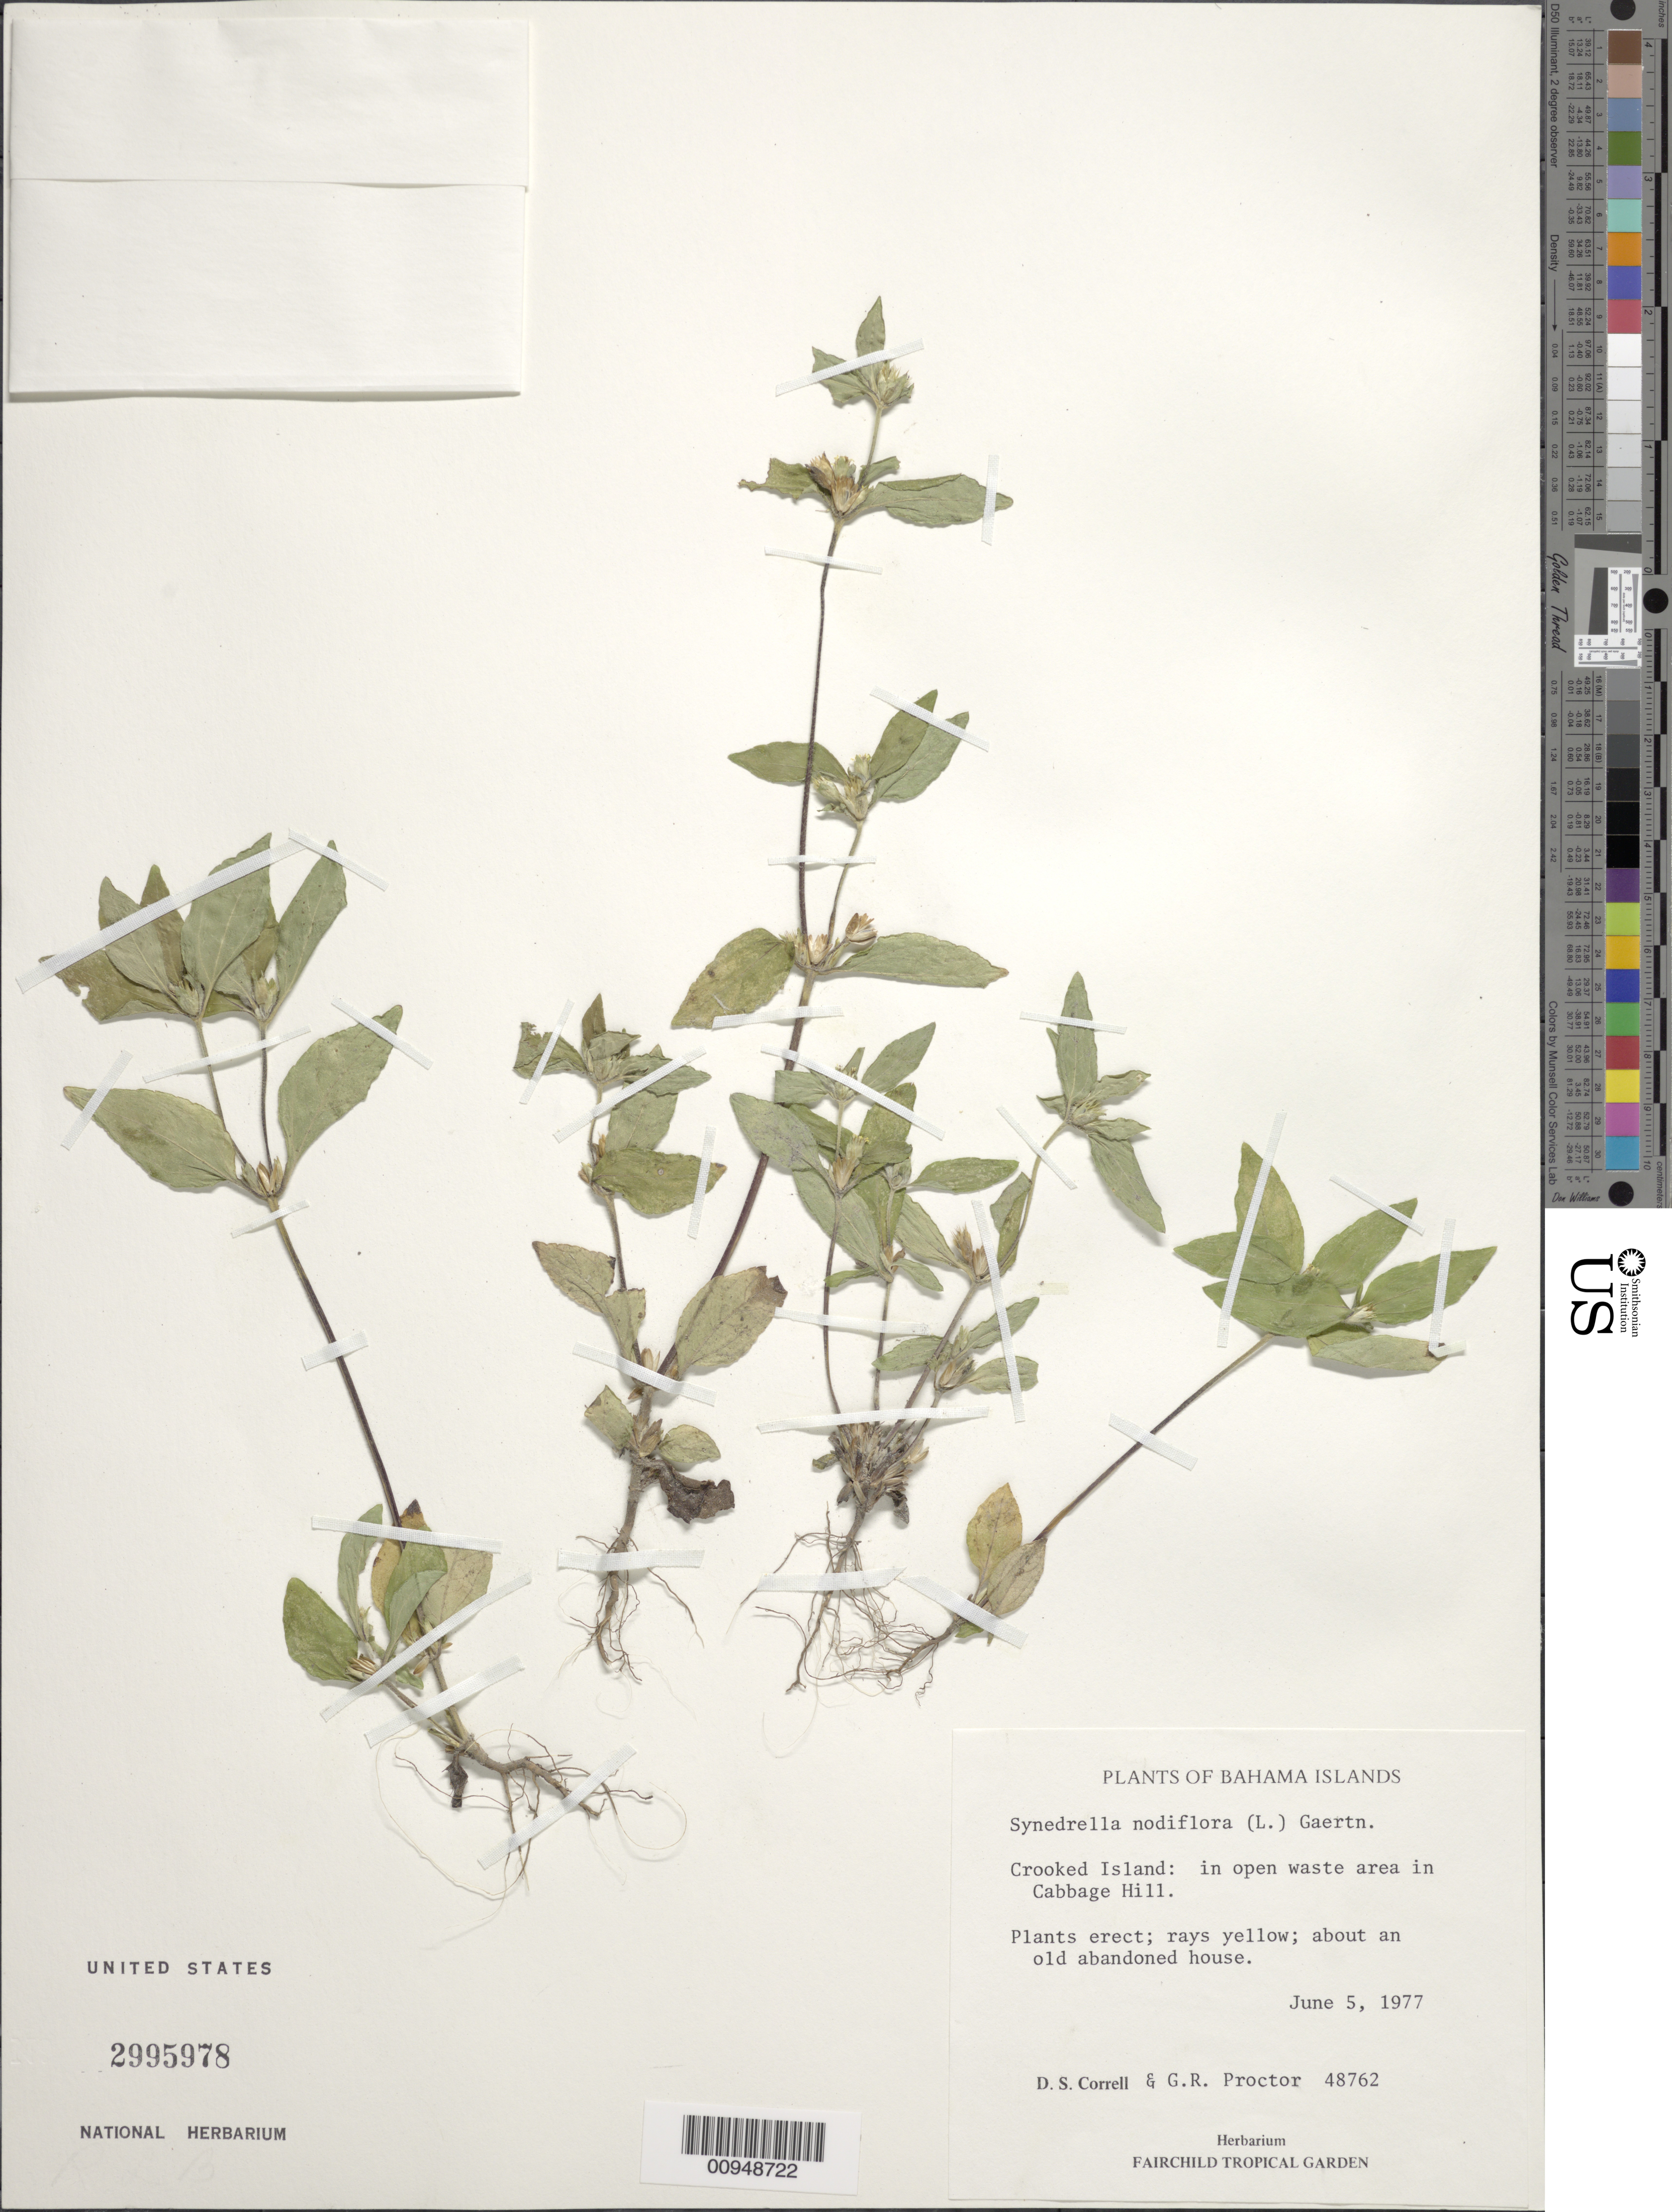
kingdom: Plantae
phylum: Tracheophyta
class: Magnoliopsida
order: Asterales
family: Asteraceae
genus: Synedrella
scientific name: Synedrella nodiflora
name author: (L.) Gaertn.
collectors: D. S. Correll & G. R. Proctor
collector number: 48762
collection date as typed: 05 Jun 1977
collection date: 1977-06-05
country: Bahamas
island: Crooked Island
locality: Cabbage Hill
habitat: In open waste area, about an old abandoned house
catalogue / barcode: US 2995978